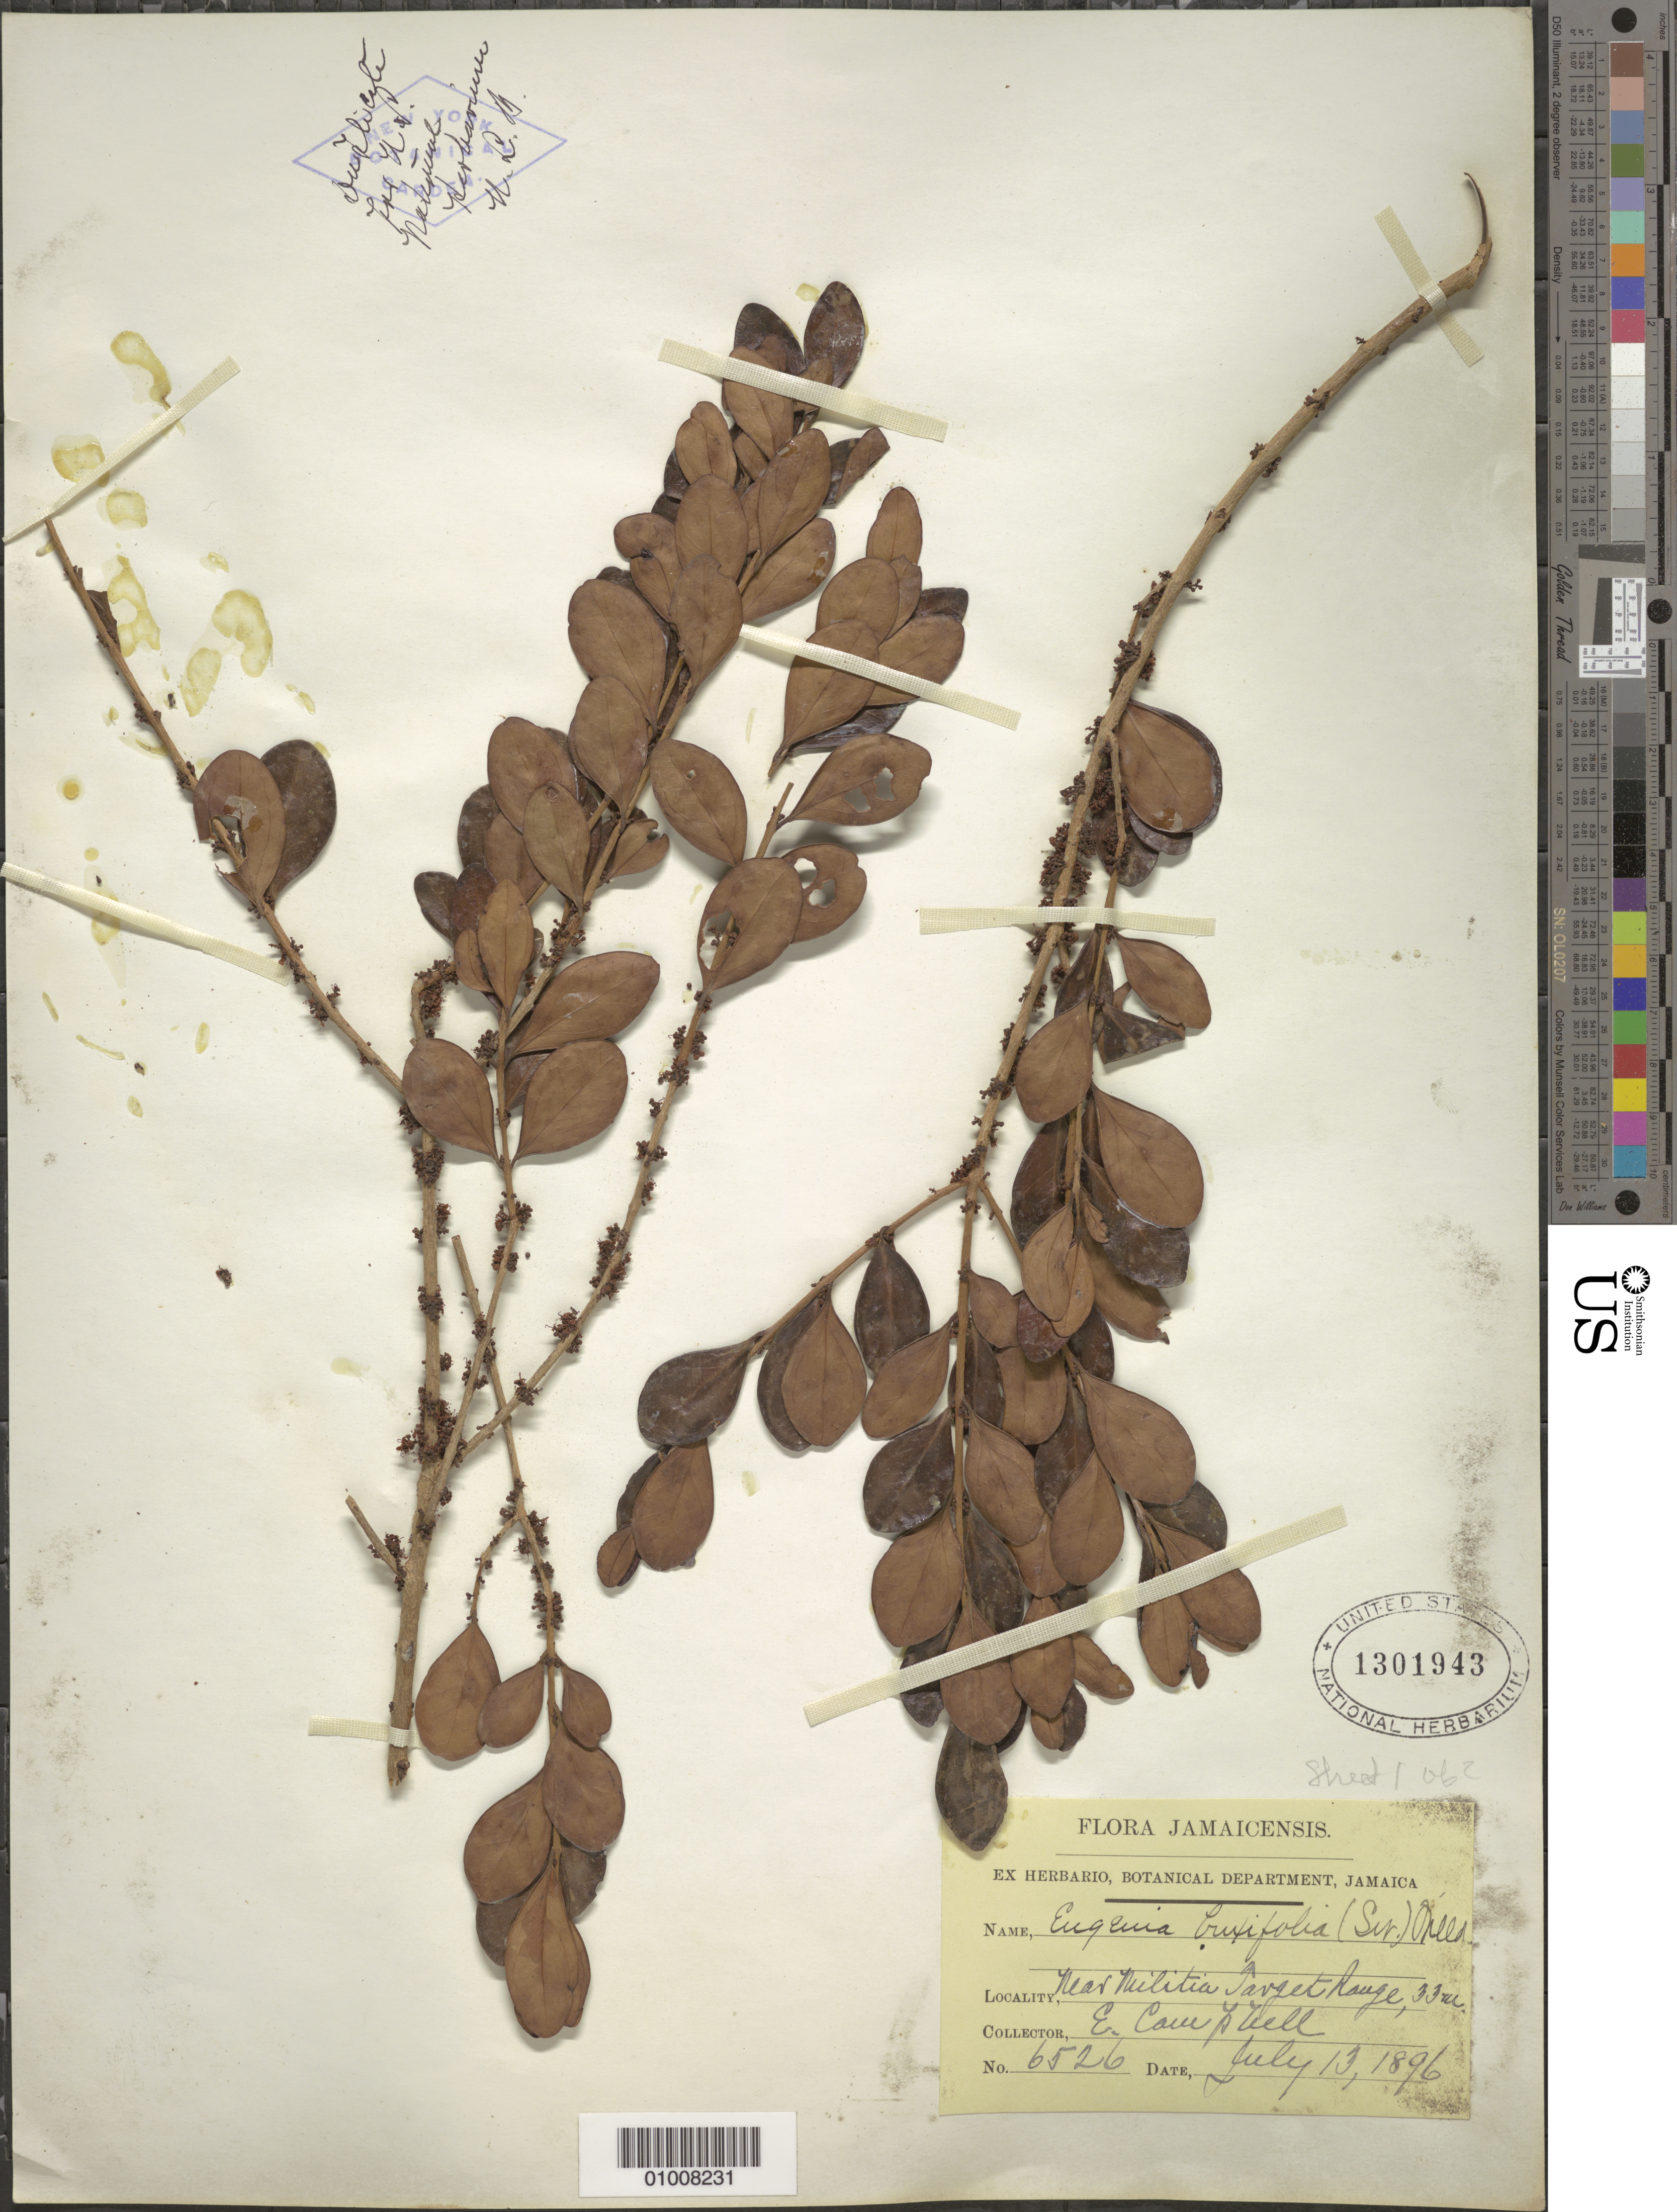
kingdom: Plantae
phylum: Tracheophyta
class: Magnoliopsida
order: Myrtales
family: Myrtaceae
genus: Eugenia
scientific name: Eugenia foetida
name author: Pers.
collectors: E. Campbell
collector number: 6526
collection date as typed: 13 Jul 1896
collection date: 1896-07-13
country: Jamaica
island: Jamaica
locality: Near Militia Target Range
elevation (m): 30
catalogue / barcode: US 1301943